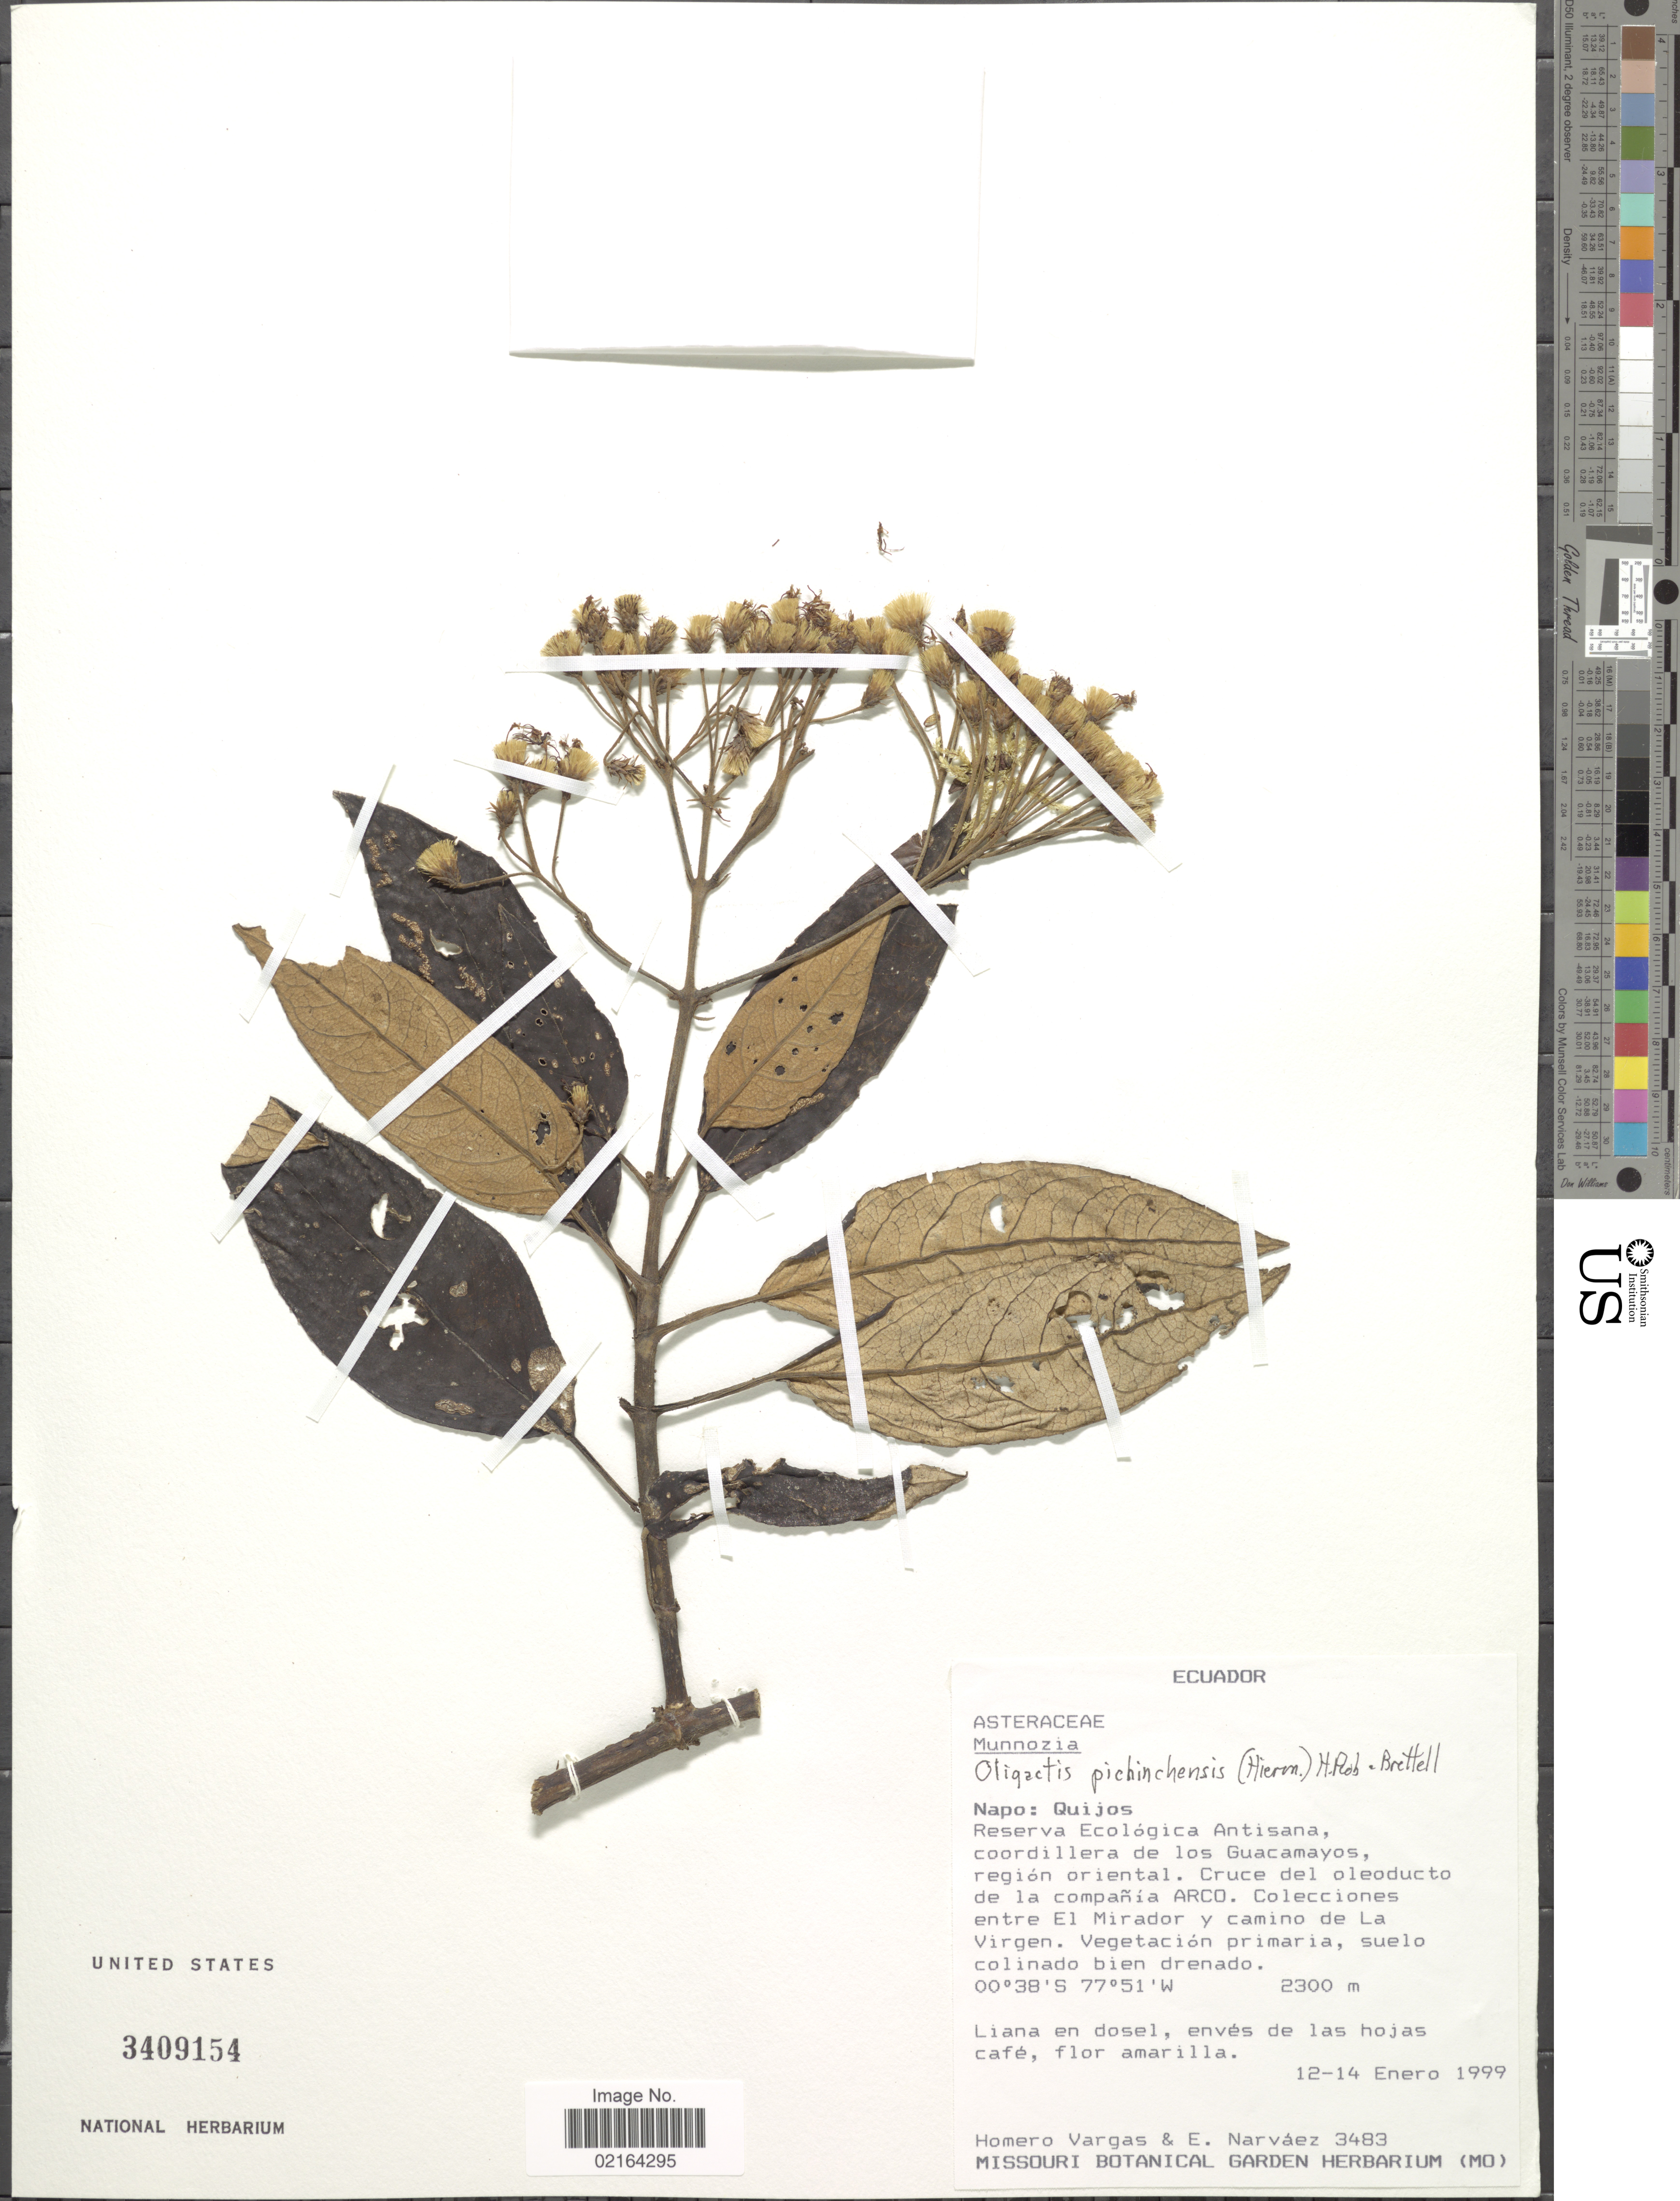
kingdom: Plantae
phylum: Tracheophyta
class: Magnoliopsida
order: Asterales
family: Asteraceae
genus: Sampera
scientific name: Sampera pichinichensis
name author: (Hieron.) V.A. Funk & H. Rob.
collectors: H. Vargas & E. Narváez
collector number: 3483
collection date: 1999-01-12/1999-01-14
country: Ecuador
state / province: Napo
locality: Napo: Quijos, Reserva Ecologica Antisana, coordillera de los Guacamayos, region oriental, Cruce del oleoducto de la compania Arco. Colecciones entre El Mirador y camino de La Virgen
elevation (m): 2300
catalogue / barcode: US 3409154